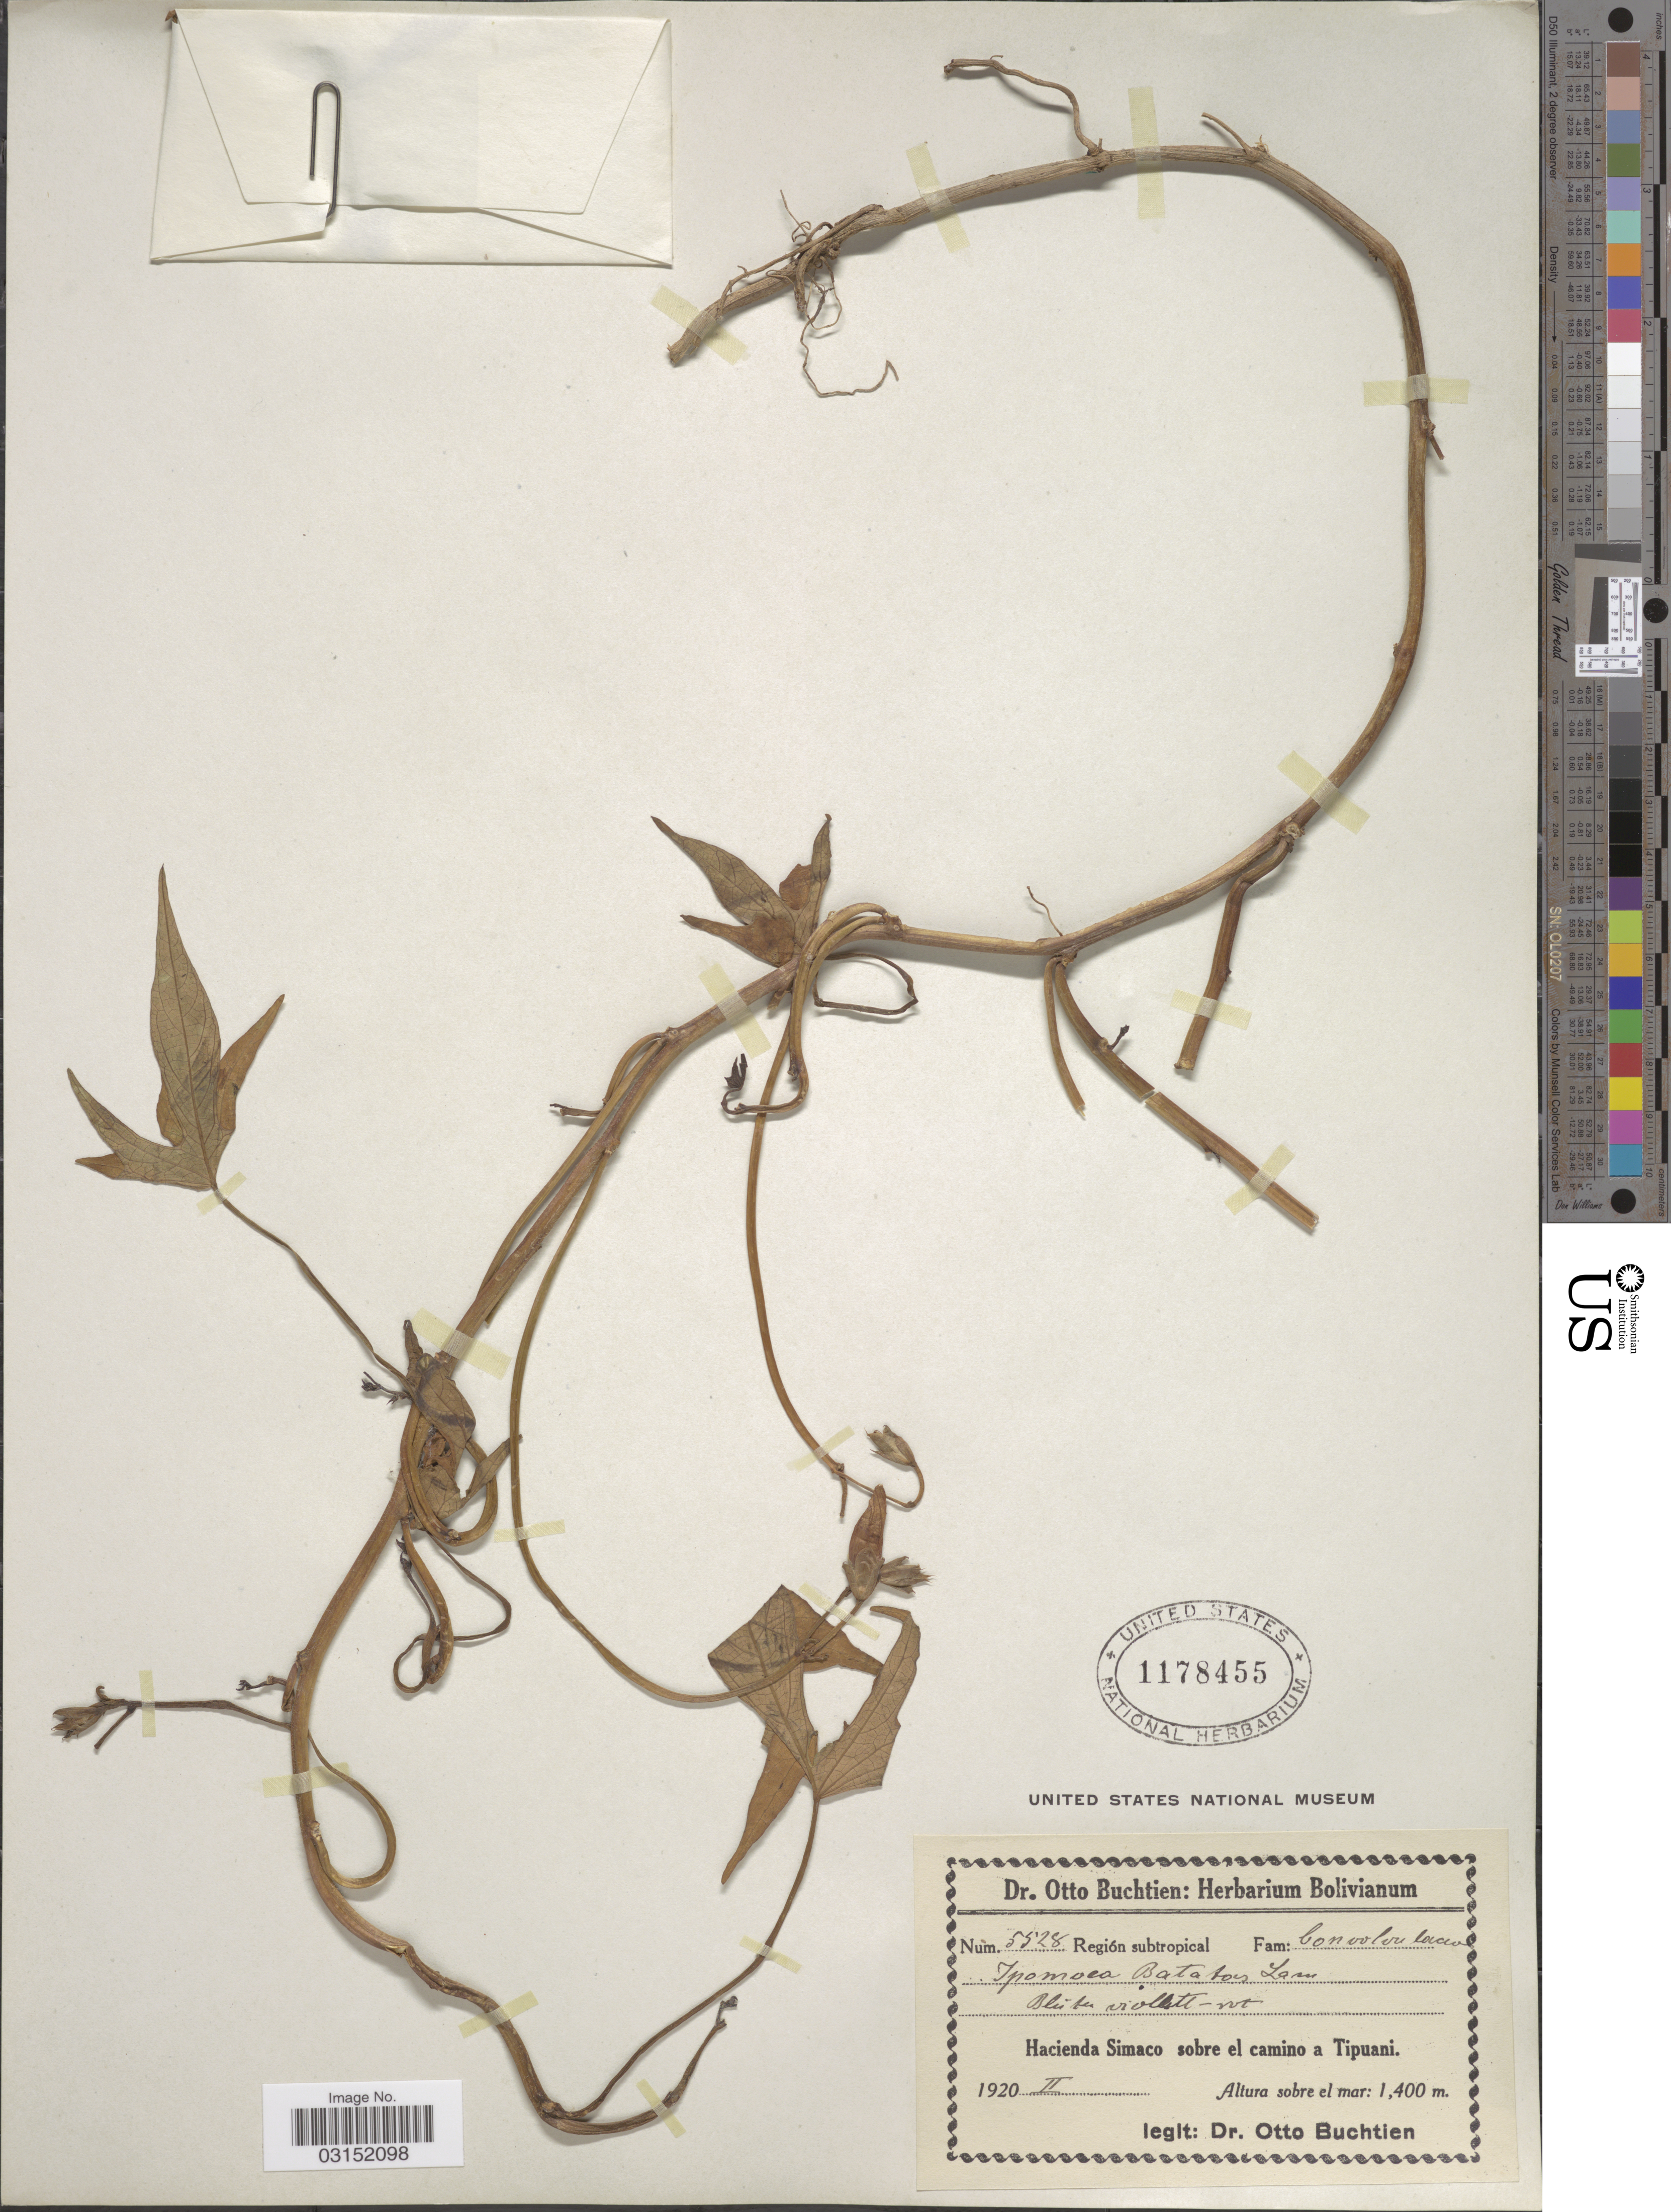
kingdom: Plantae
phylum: Tracheophyta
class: Magnoliopsida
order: Solanales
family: Convolvulaceae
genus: Ipomoea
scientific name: Ipomoea batatas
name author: (L.) Lam.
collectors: O. Buchtien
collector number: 5528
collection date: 1920-02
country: Bolivia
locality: Región subtropical, Hacienda Simaco sobre el camino a Tipuani.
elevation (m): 1400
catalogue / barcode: US 1178455